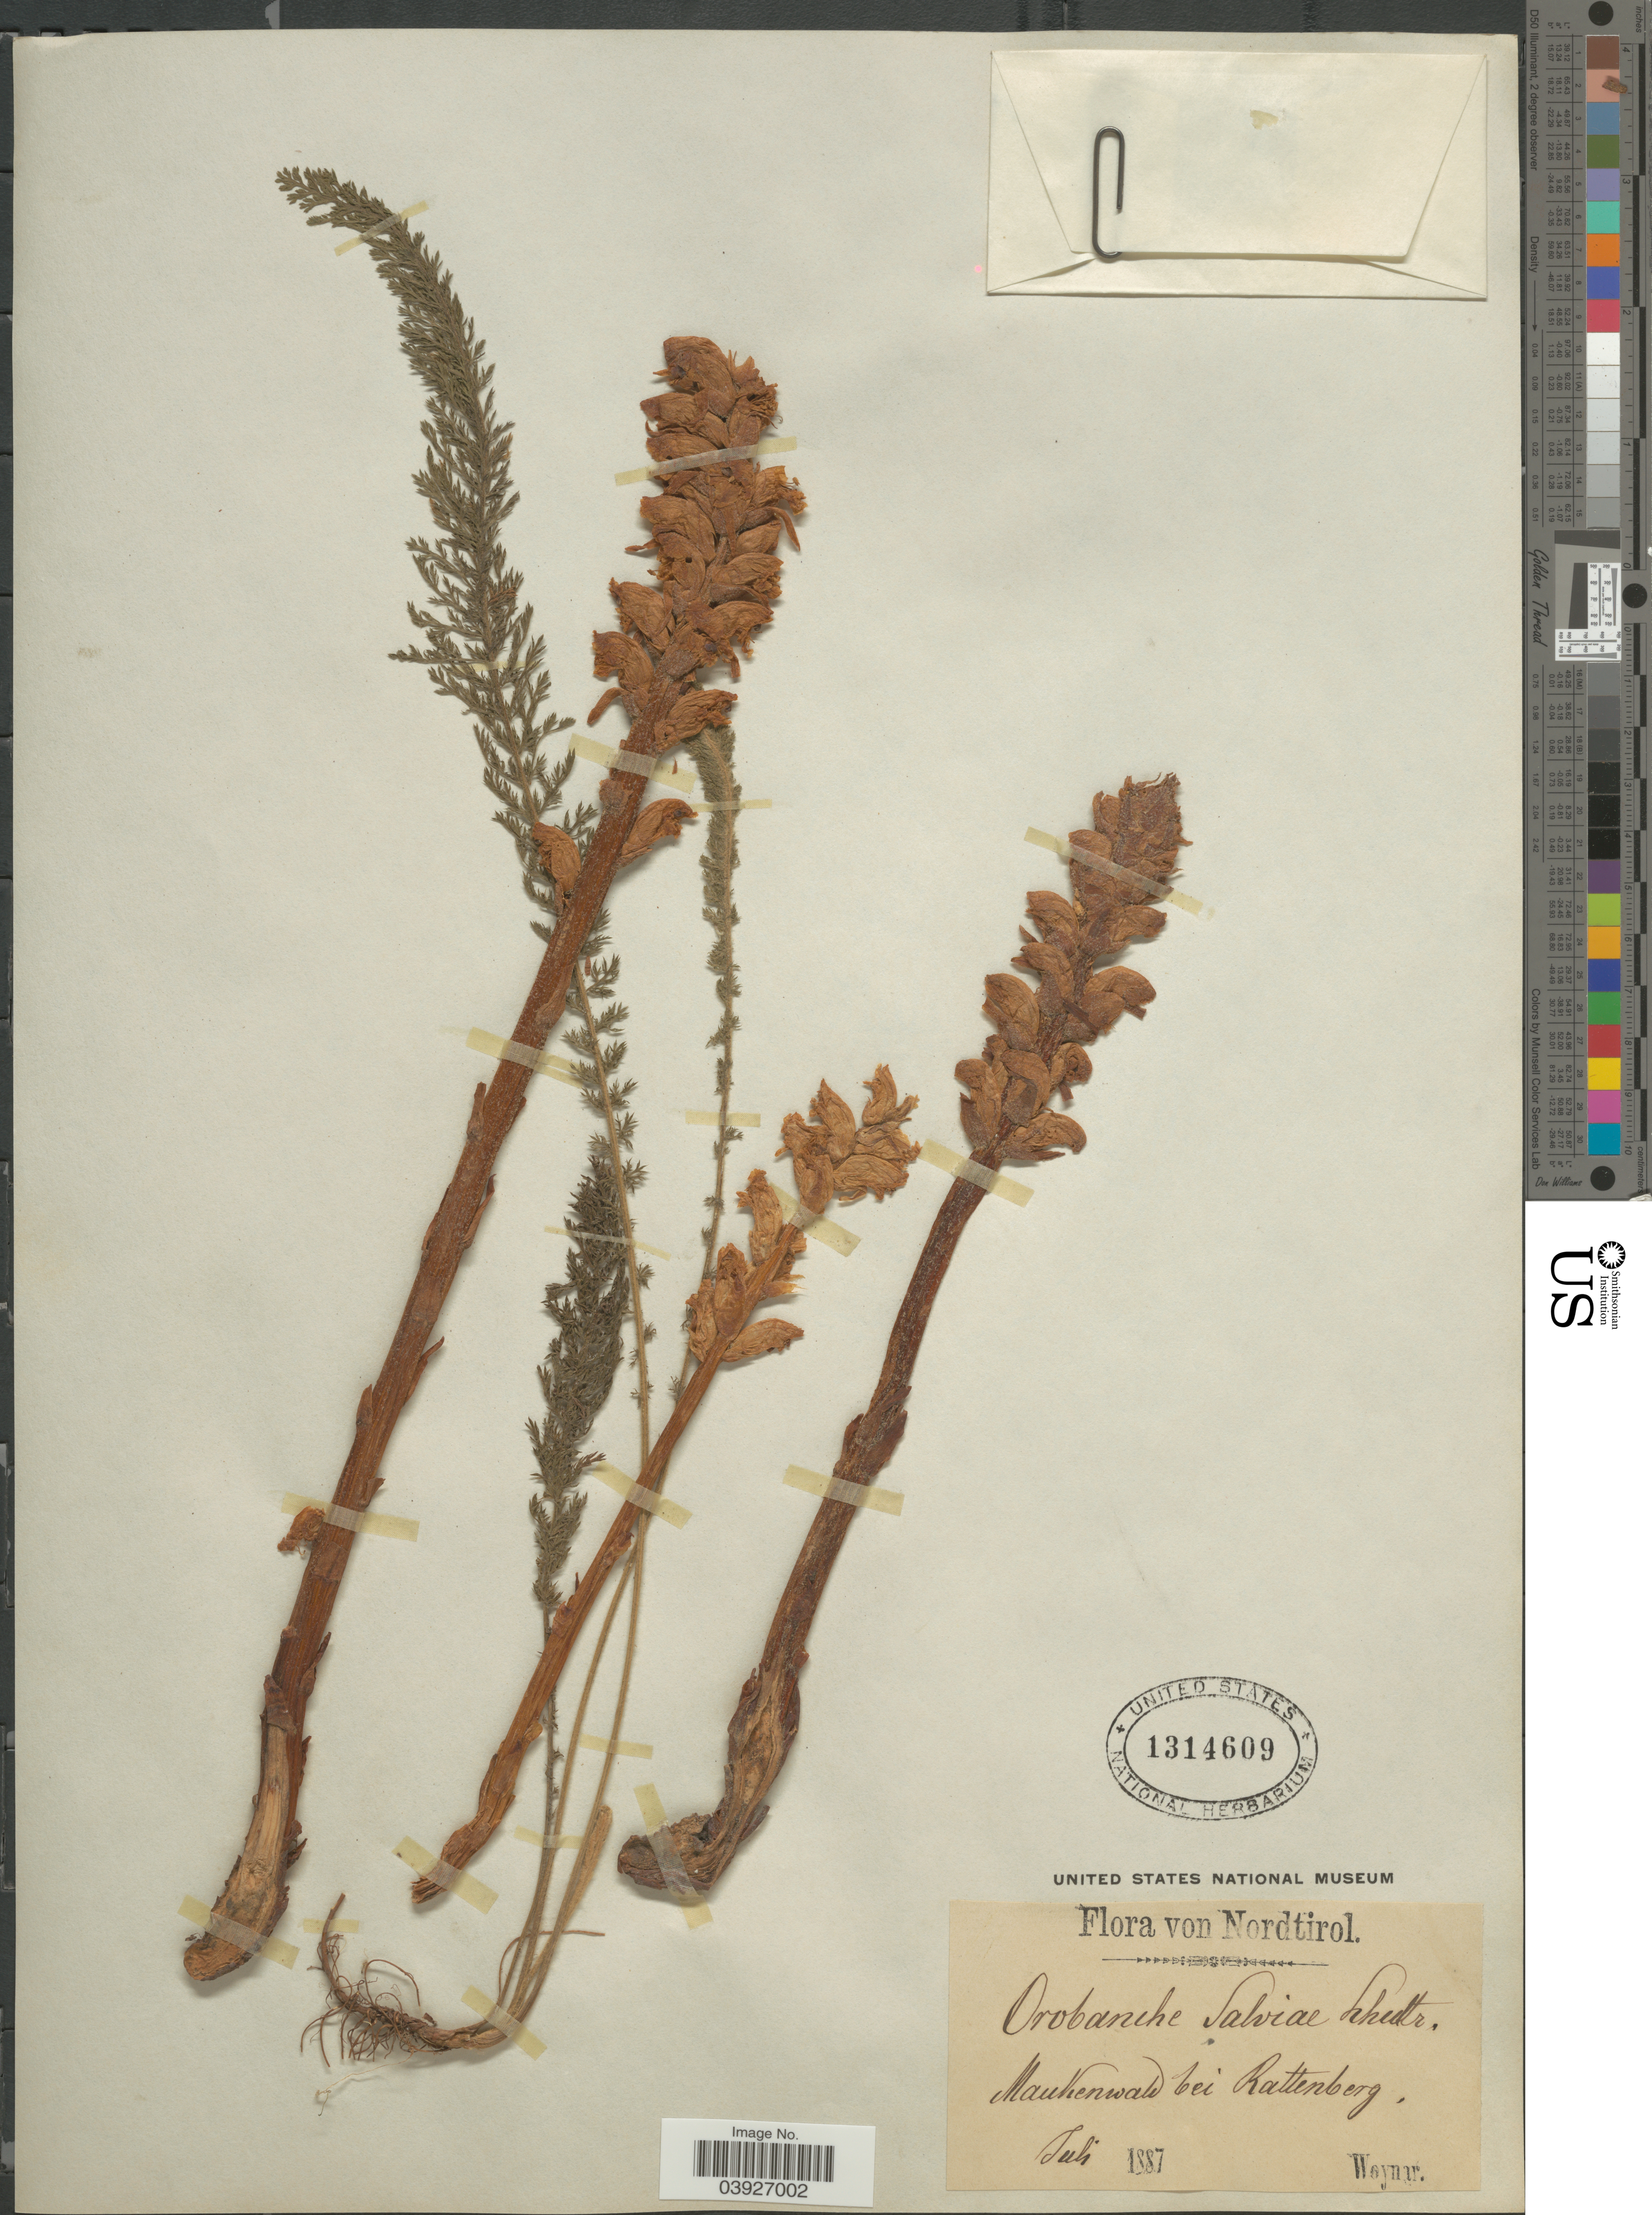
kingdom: Plantae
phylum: Tracheophyta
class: Magnoliopsida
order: Lamiales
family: Orobanchaceae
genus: Orobanche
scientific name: Orobanche salviae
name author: F.W. Schultz ex W.D.J. Koch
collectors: -. Woynar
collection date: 1887-07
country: Austria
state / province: Tirol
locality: Nordtirol. Malkenwald bei Rattenberg.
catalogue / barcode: US 1314609